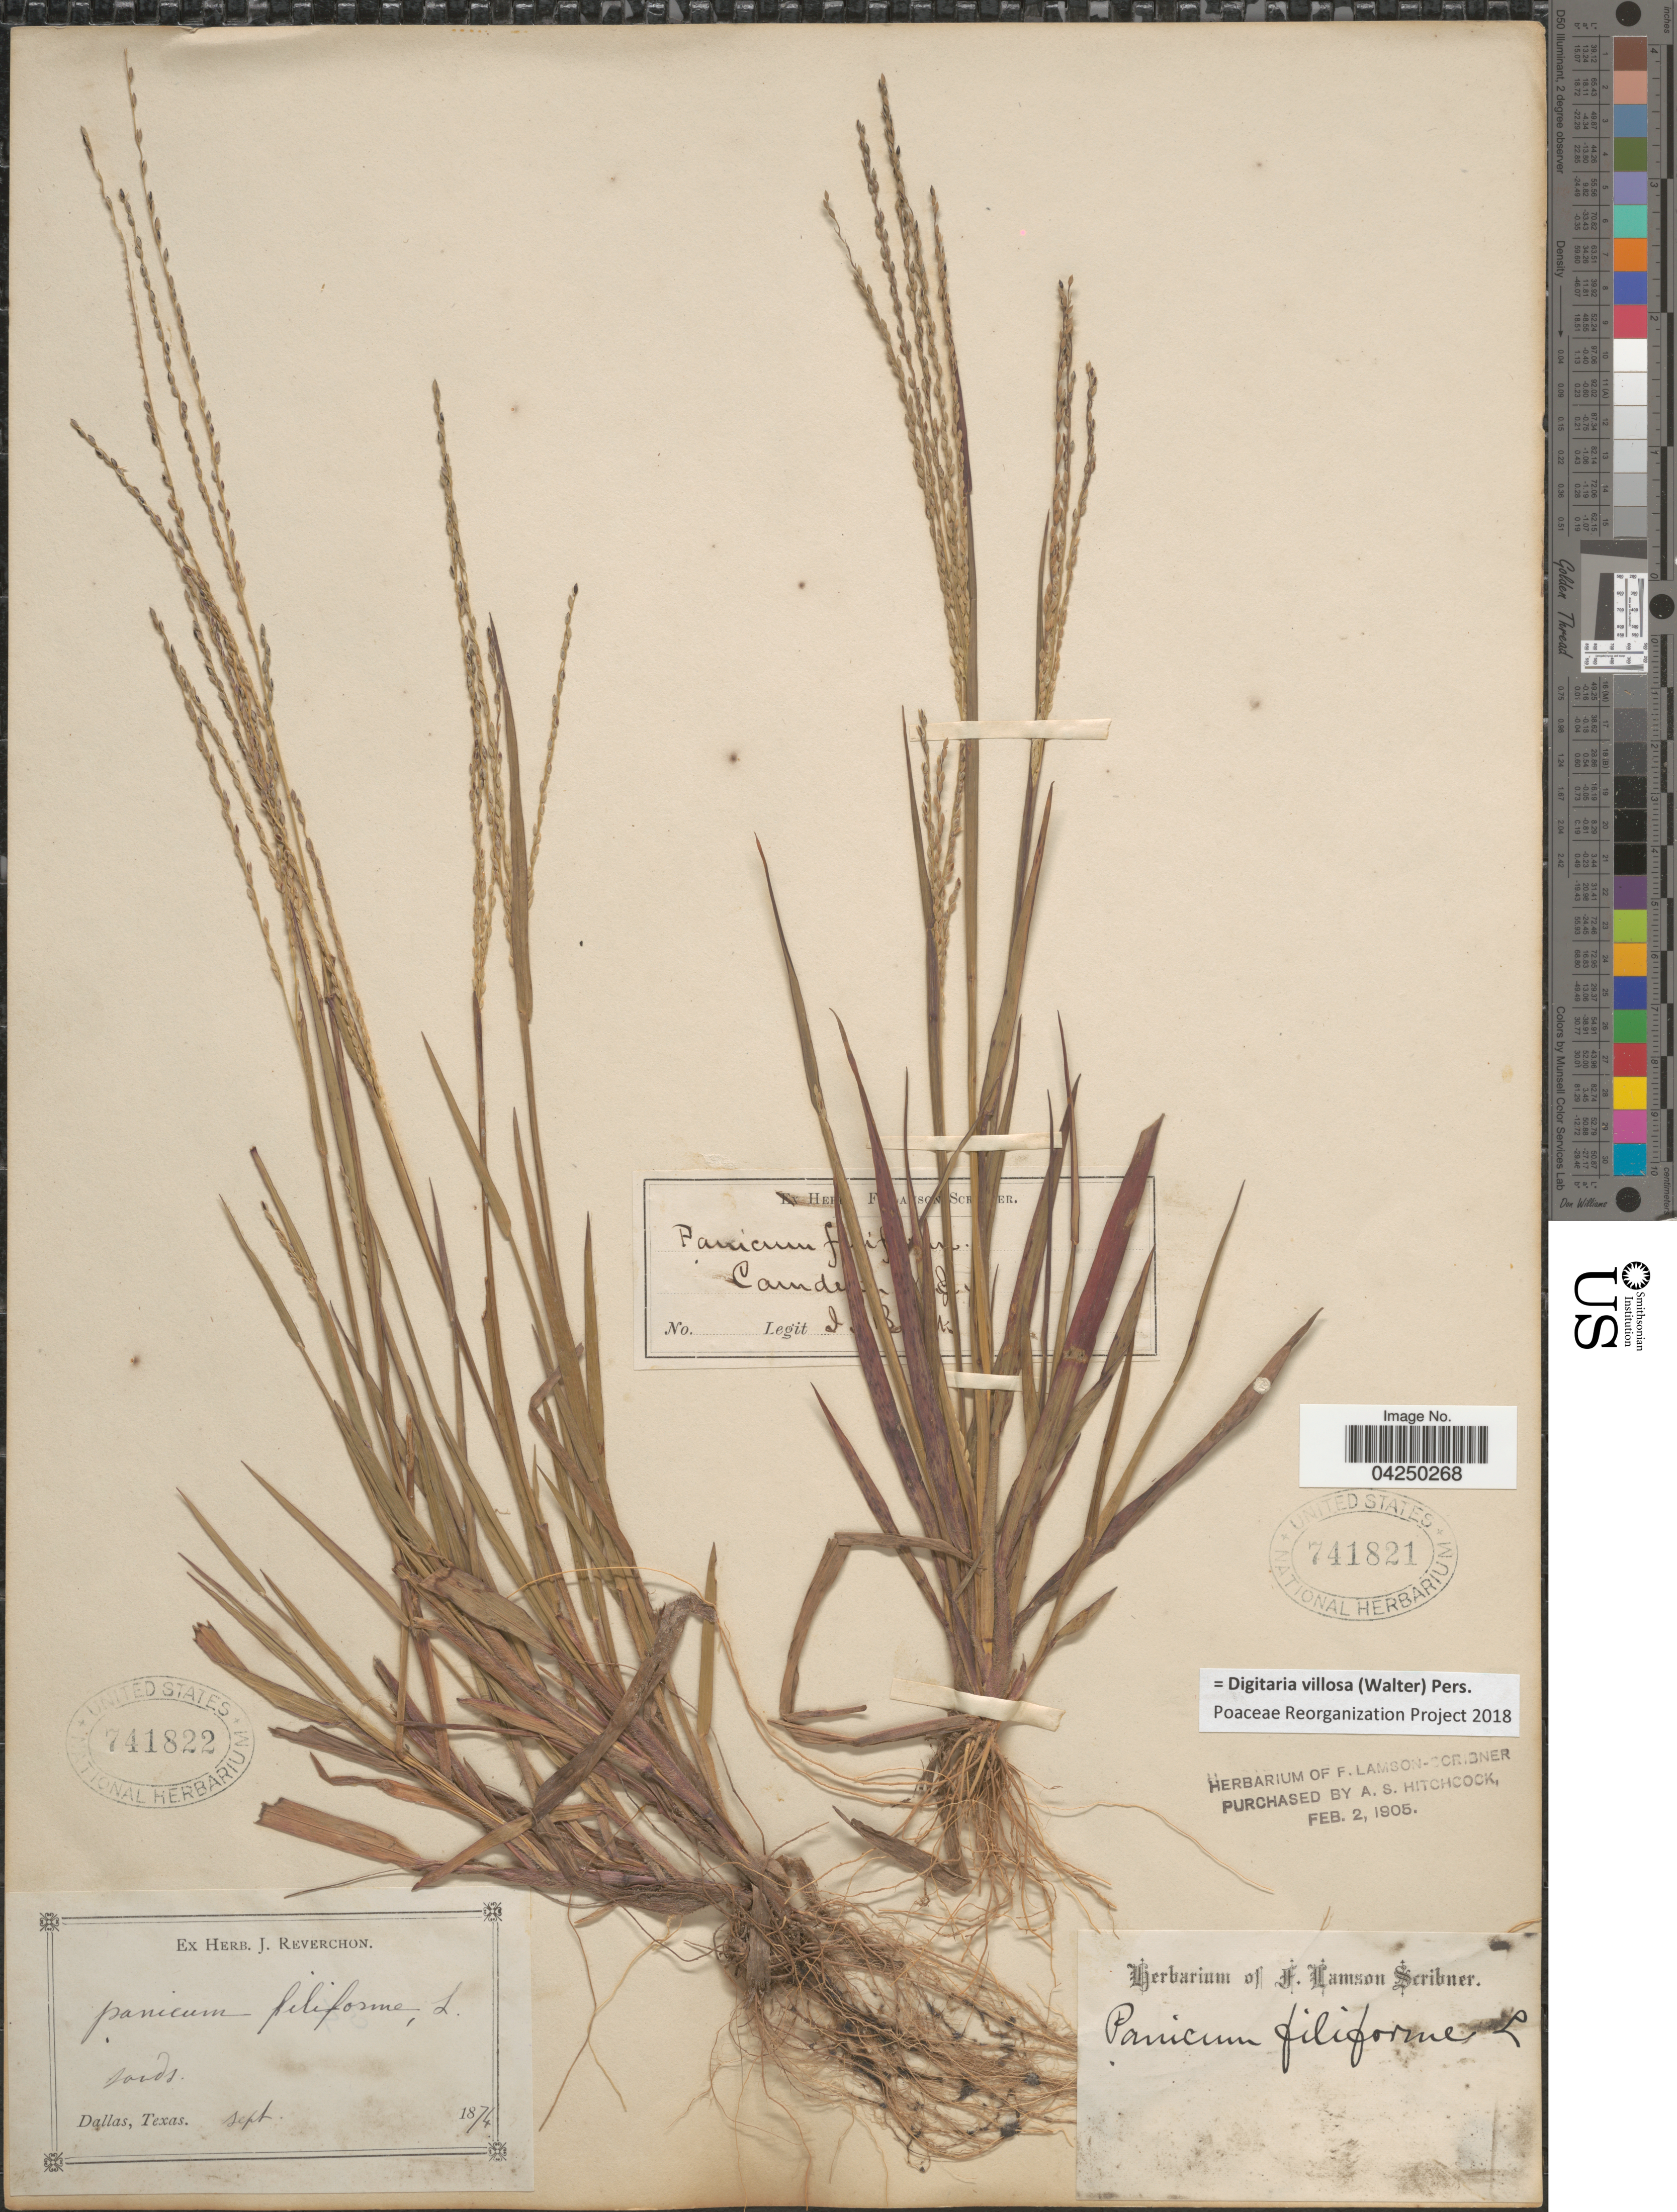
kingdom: Plantae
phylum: Tracheophyta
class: Liliopsida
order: Poales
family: Poaceae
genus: Digitaria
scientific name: Digitaria villosa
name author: (Walter) Pers.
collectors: ex herb. J. Reverchon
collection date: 1874-09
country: United States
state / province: Texas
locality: Sands. Dallas.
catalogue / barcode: US 741822